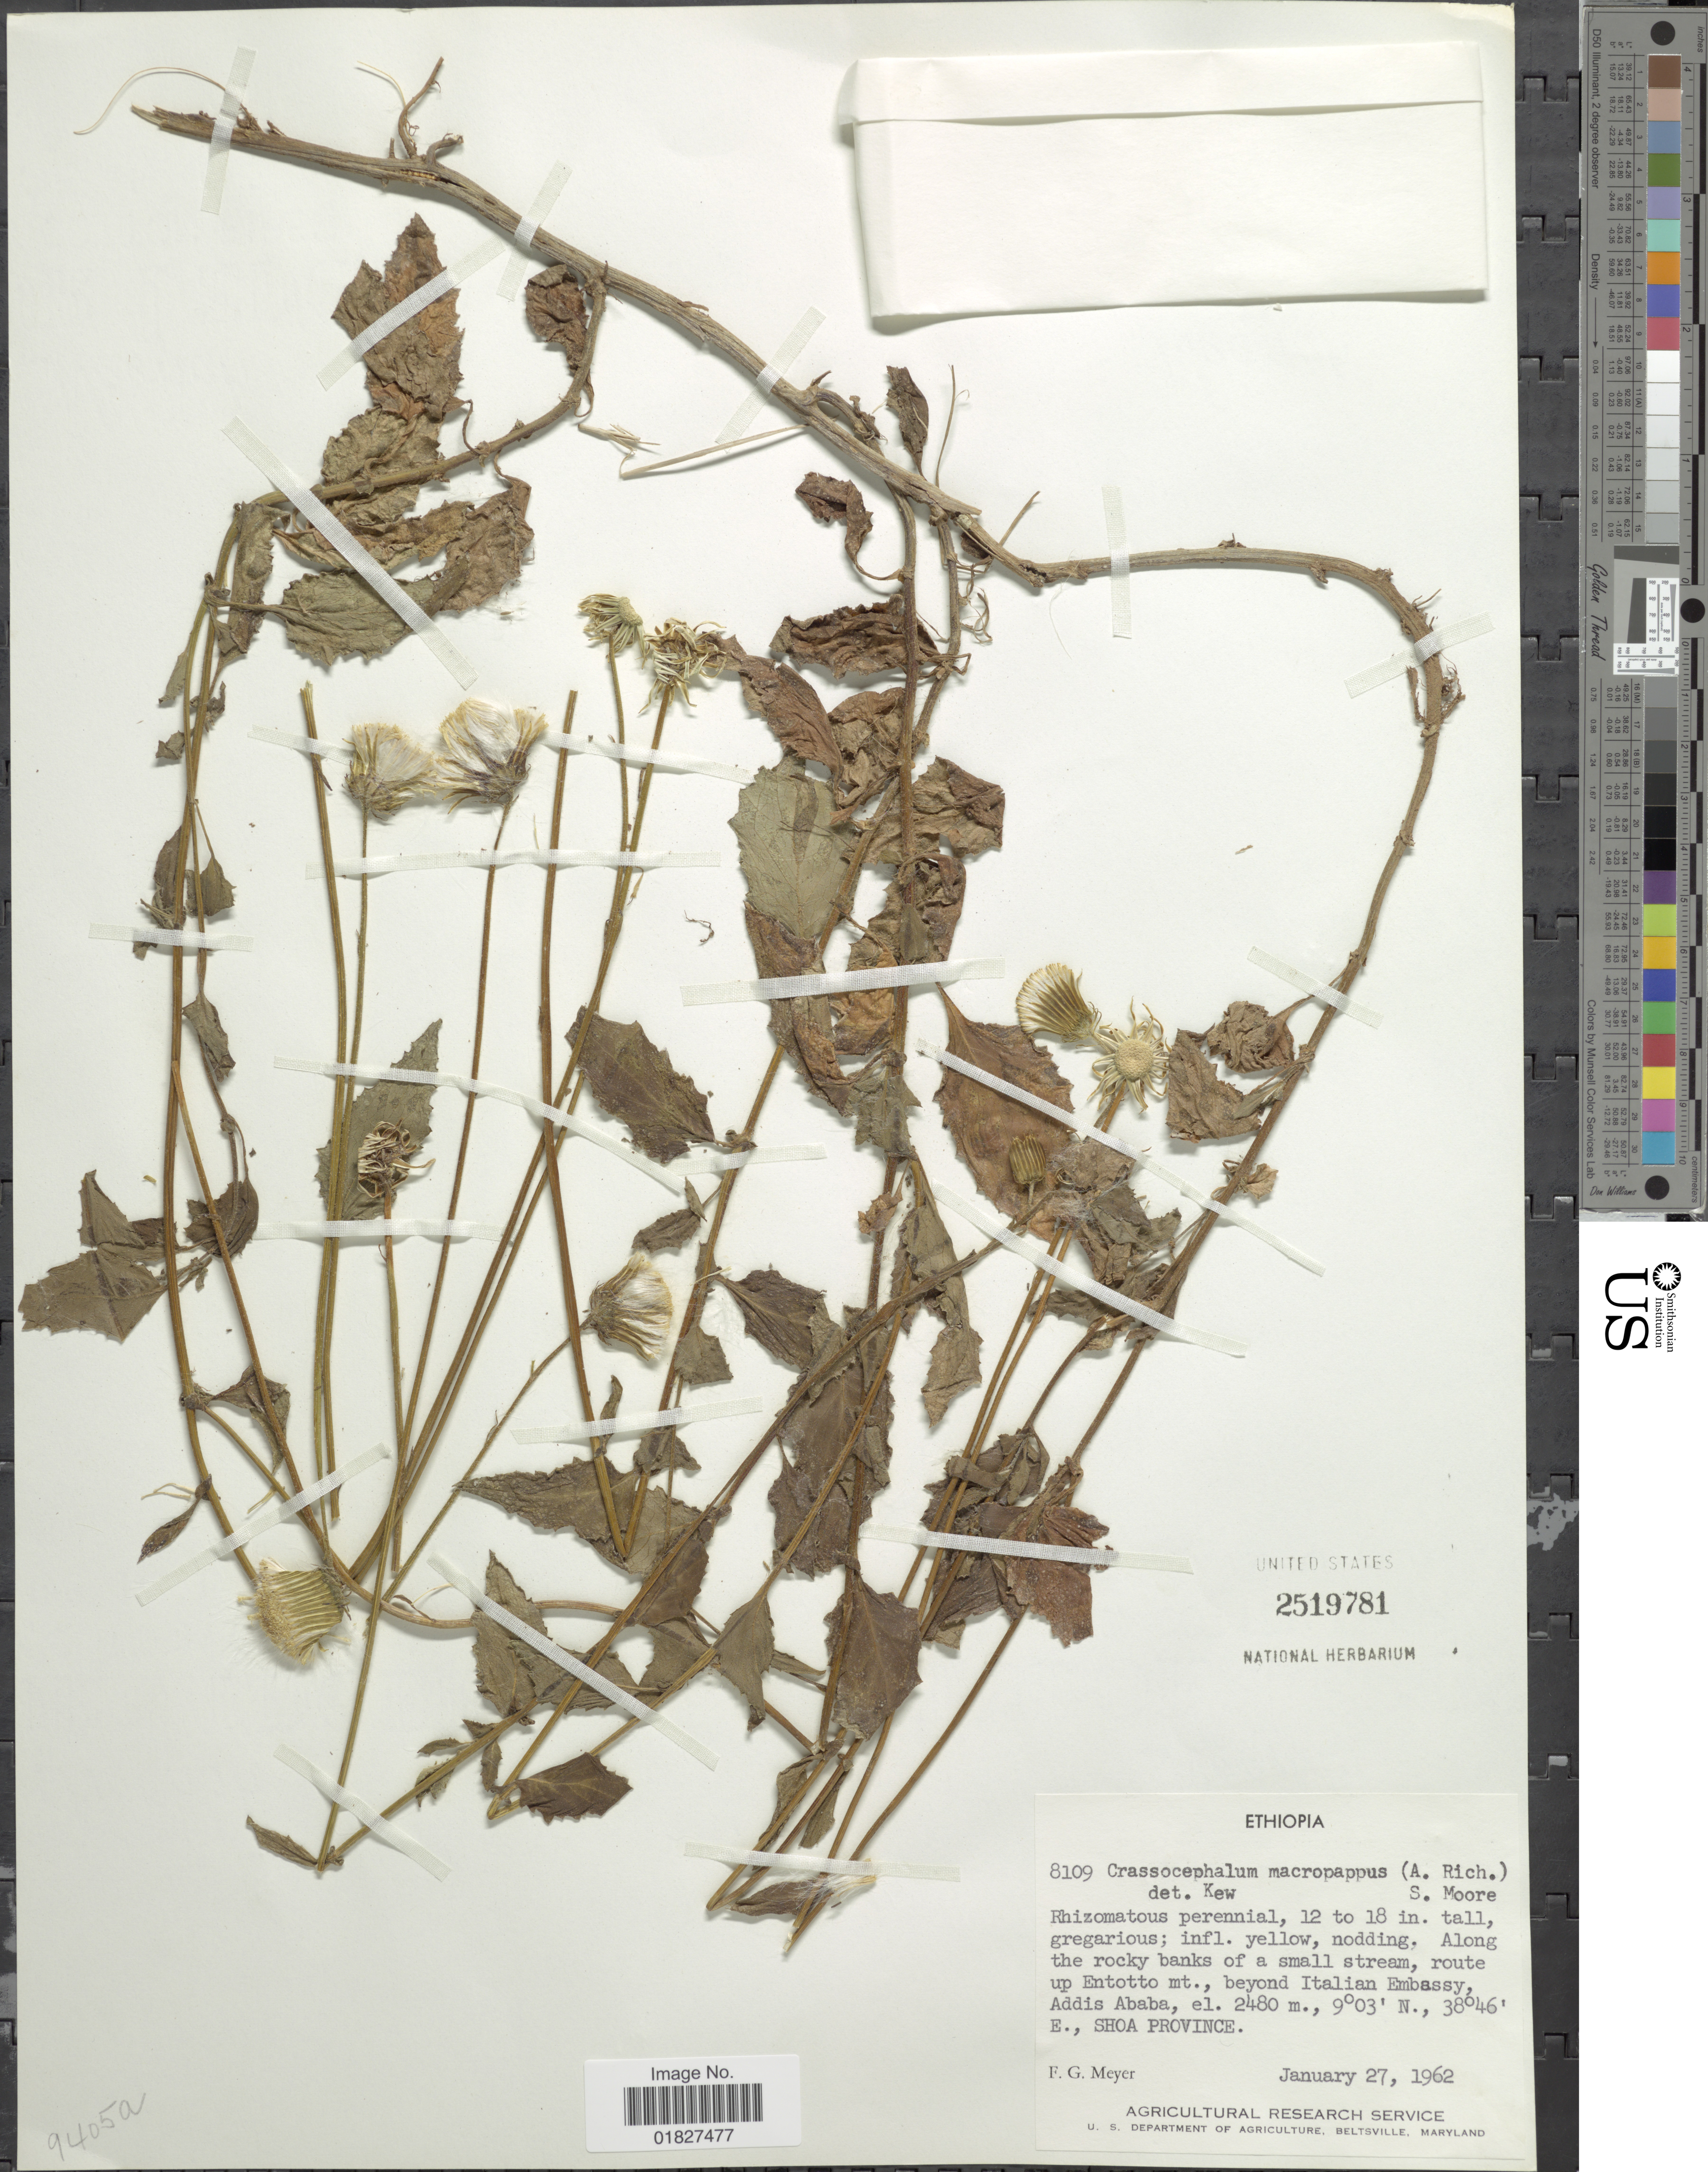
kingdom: Plantae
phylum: Tracheophyta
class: Magnoliopsida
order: Asterales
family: Asteraceae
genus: Crassocephalum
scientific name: Crassocephalum macropappus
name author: S. Moore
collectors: F. G. Meyer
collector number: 8109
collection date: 1962-01-27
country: Ethiopia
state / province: Addis Ababa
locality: Roud up Entotto Mt., beyond Italian Embassy, Addis Ababa, Shoa Province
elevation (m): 2480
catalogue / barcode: US 2519781